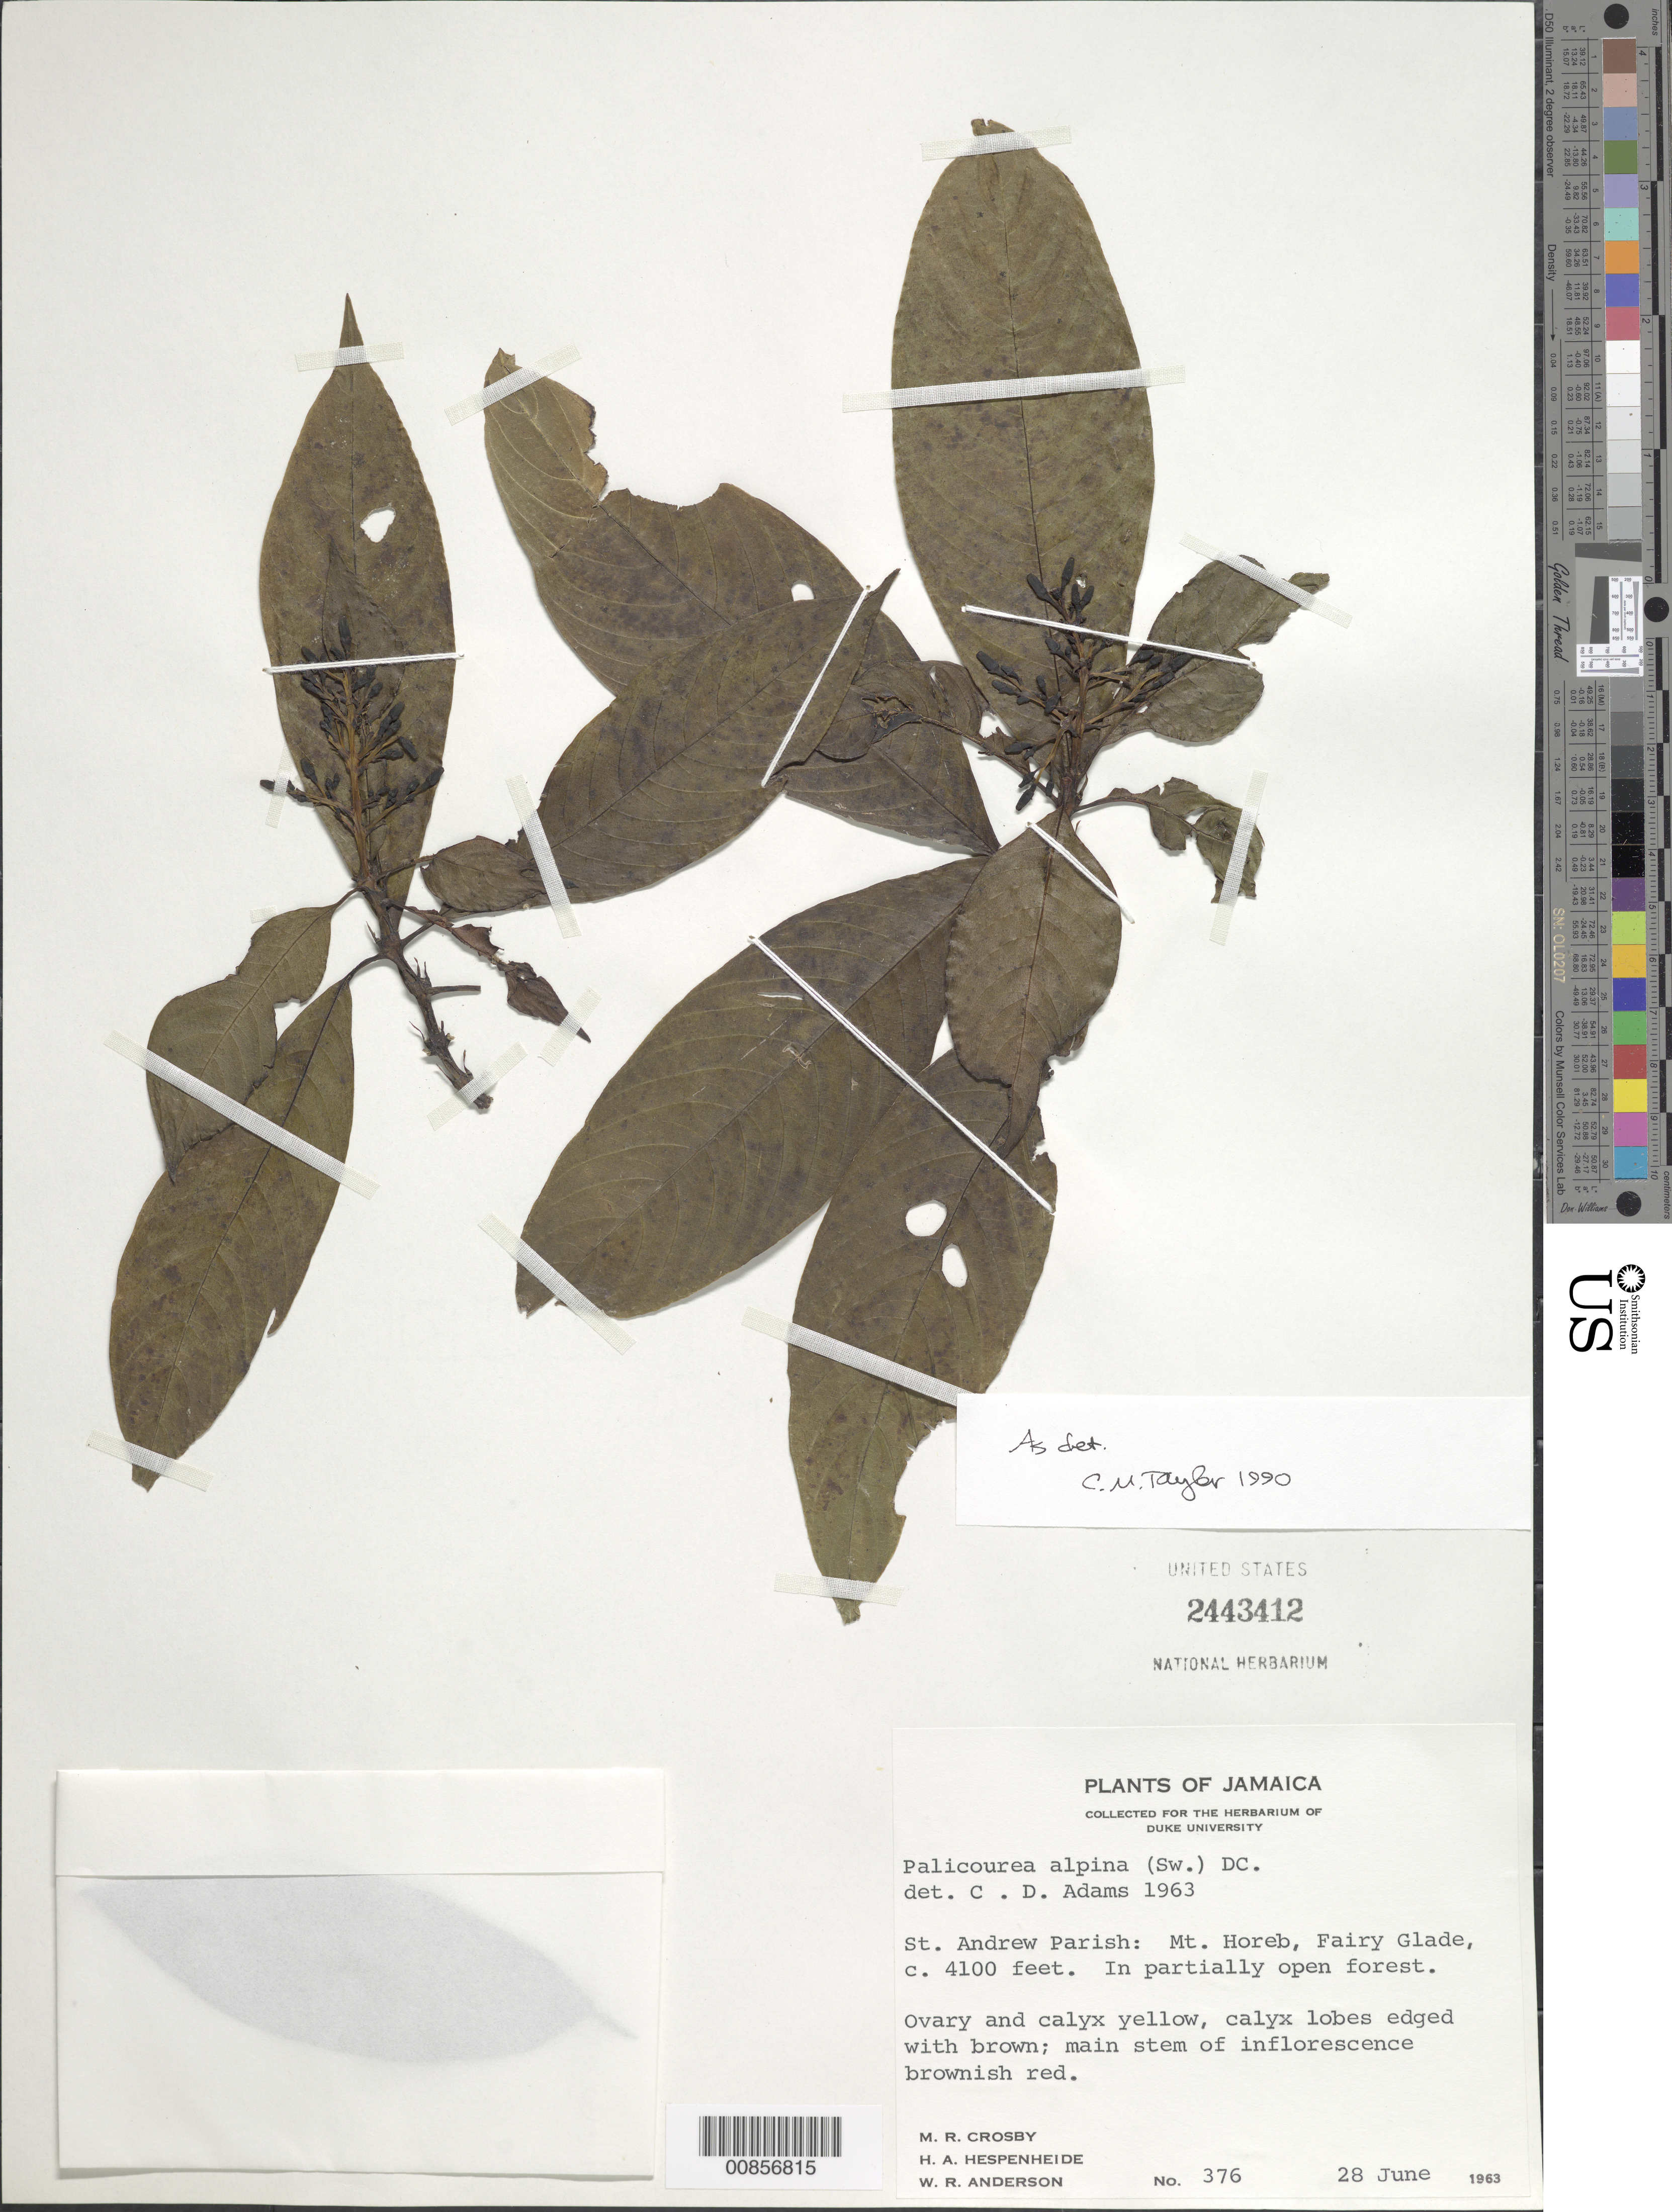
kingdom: Plantae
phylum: Tracheophyta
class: Magnoliopsida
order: Gentianales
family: Rubiaceae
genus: Palicourea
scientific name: Palicourea alpina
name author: (Sw.) DC.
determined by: Adams, C. D.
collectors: M. R. Crosby, H. A. Hespenheide & W. R. Anderson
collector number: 376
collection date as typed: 28 Jun 1963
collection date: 1963-06-28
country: Jamaica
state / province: Saint Andrew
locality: Mt. Horeb, Fairy Glade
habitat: In partially open forest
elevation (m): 1250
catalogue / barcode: US 2443412